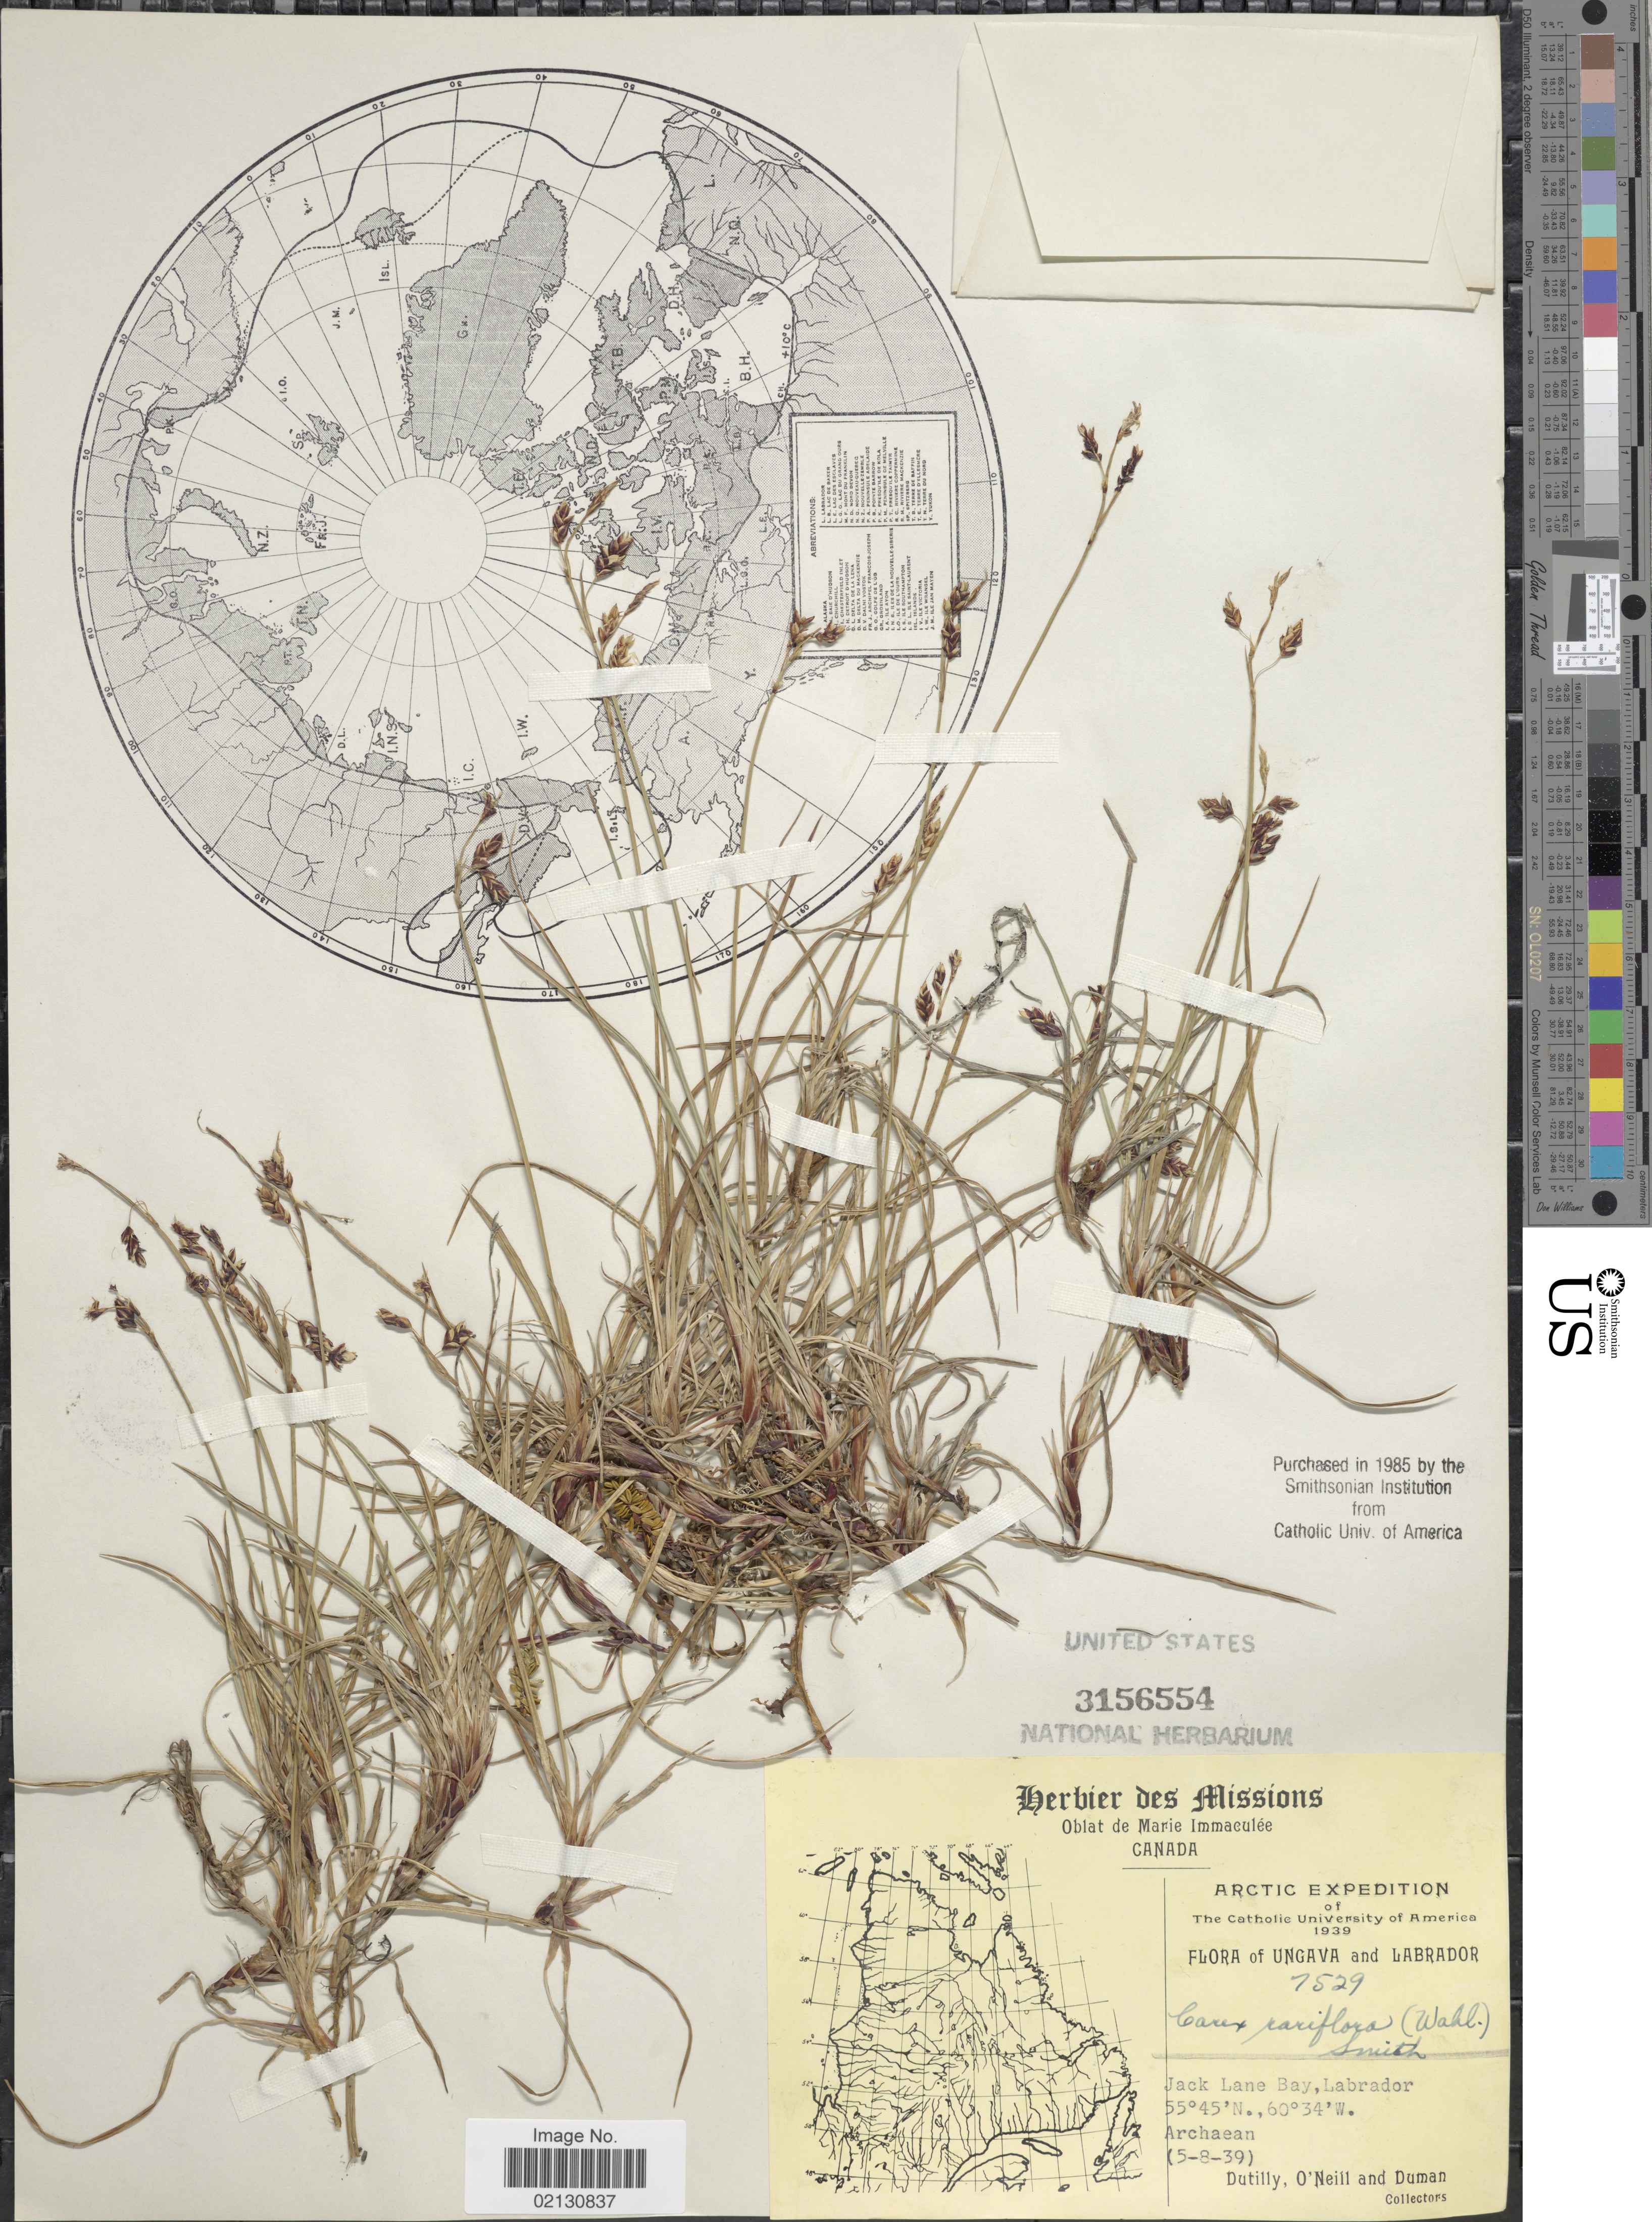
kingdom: Plantae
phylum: Tracheophyta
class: Liliopsida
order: Poales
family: Cyperaceae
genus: Carex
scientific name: Carex rariflora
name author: (Wahlenb.) Sm.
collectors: -. Dutilly, O' Neill & -. Duman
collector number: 7529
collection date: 1939-08-05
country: Canada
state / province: Newfoundland and Labrador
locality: Arctic. Jack Lane Bay, Labrador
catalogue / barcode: US 3156554